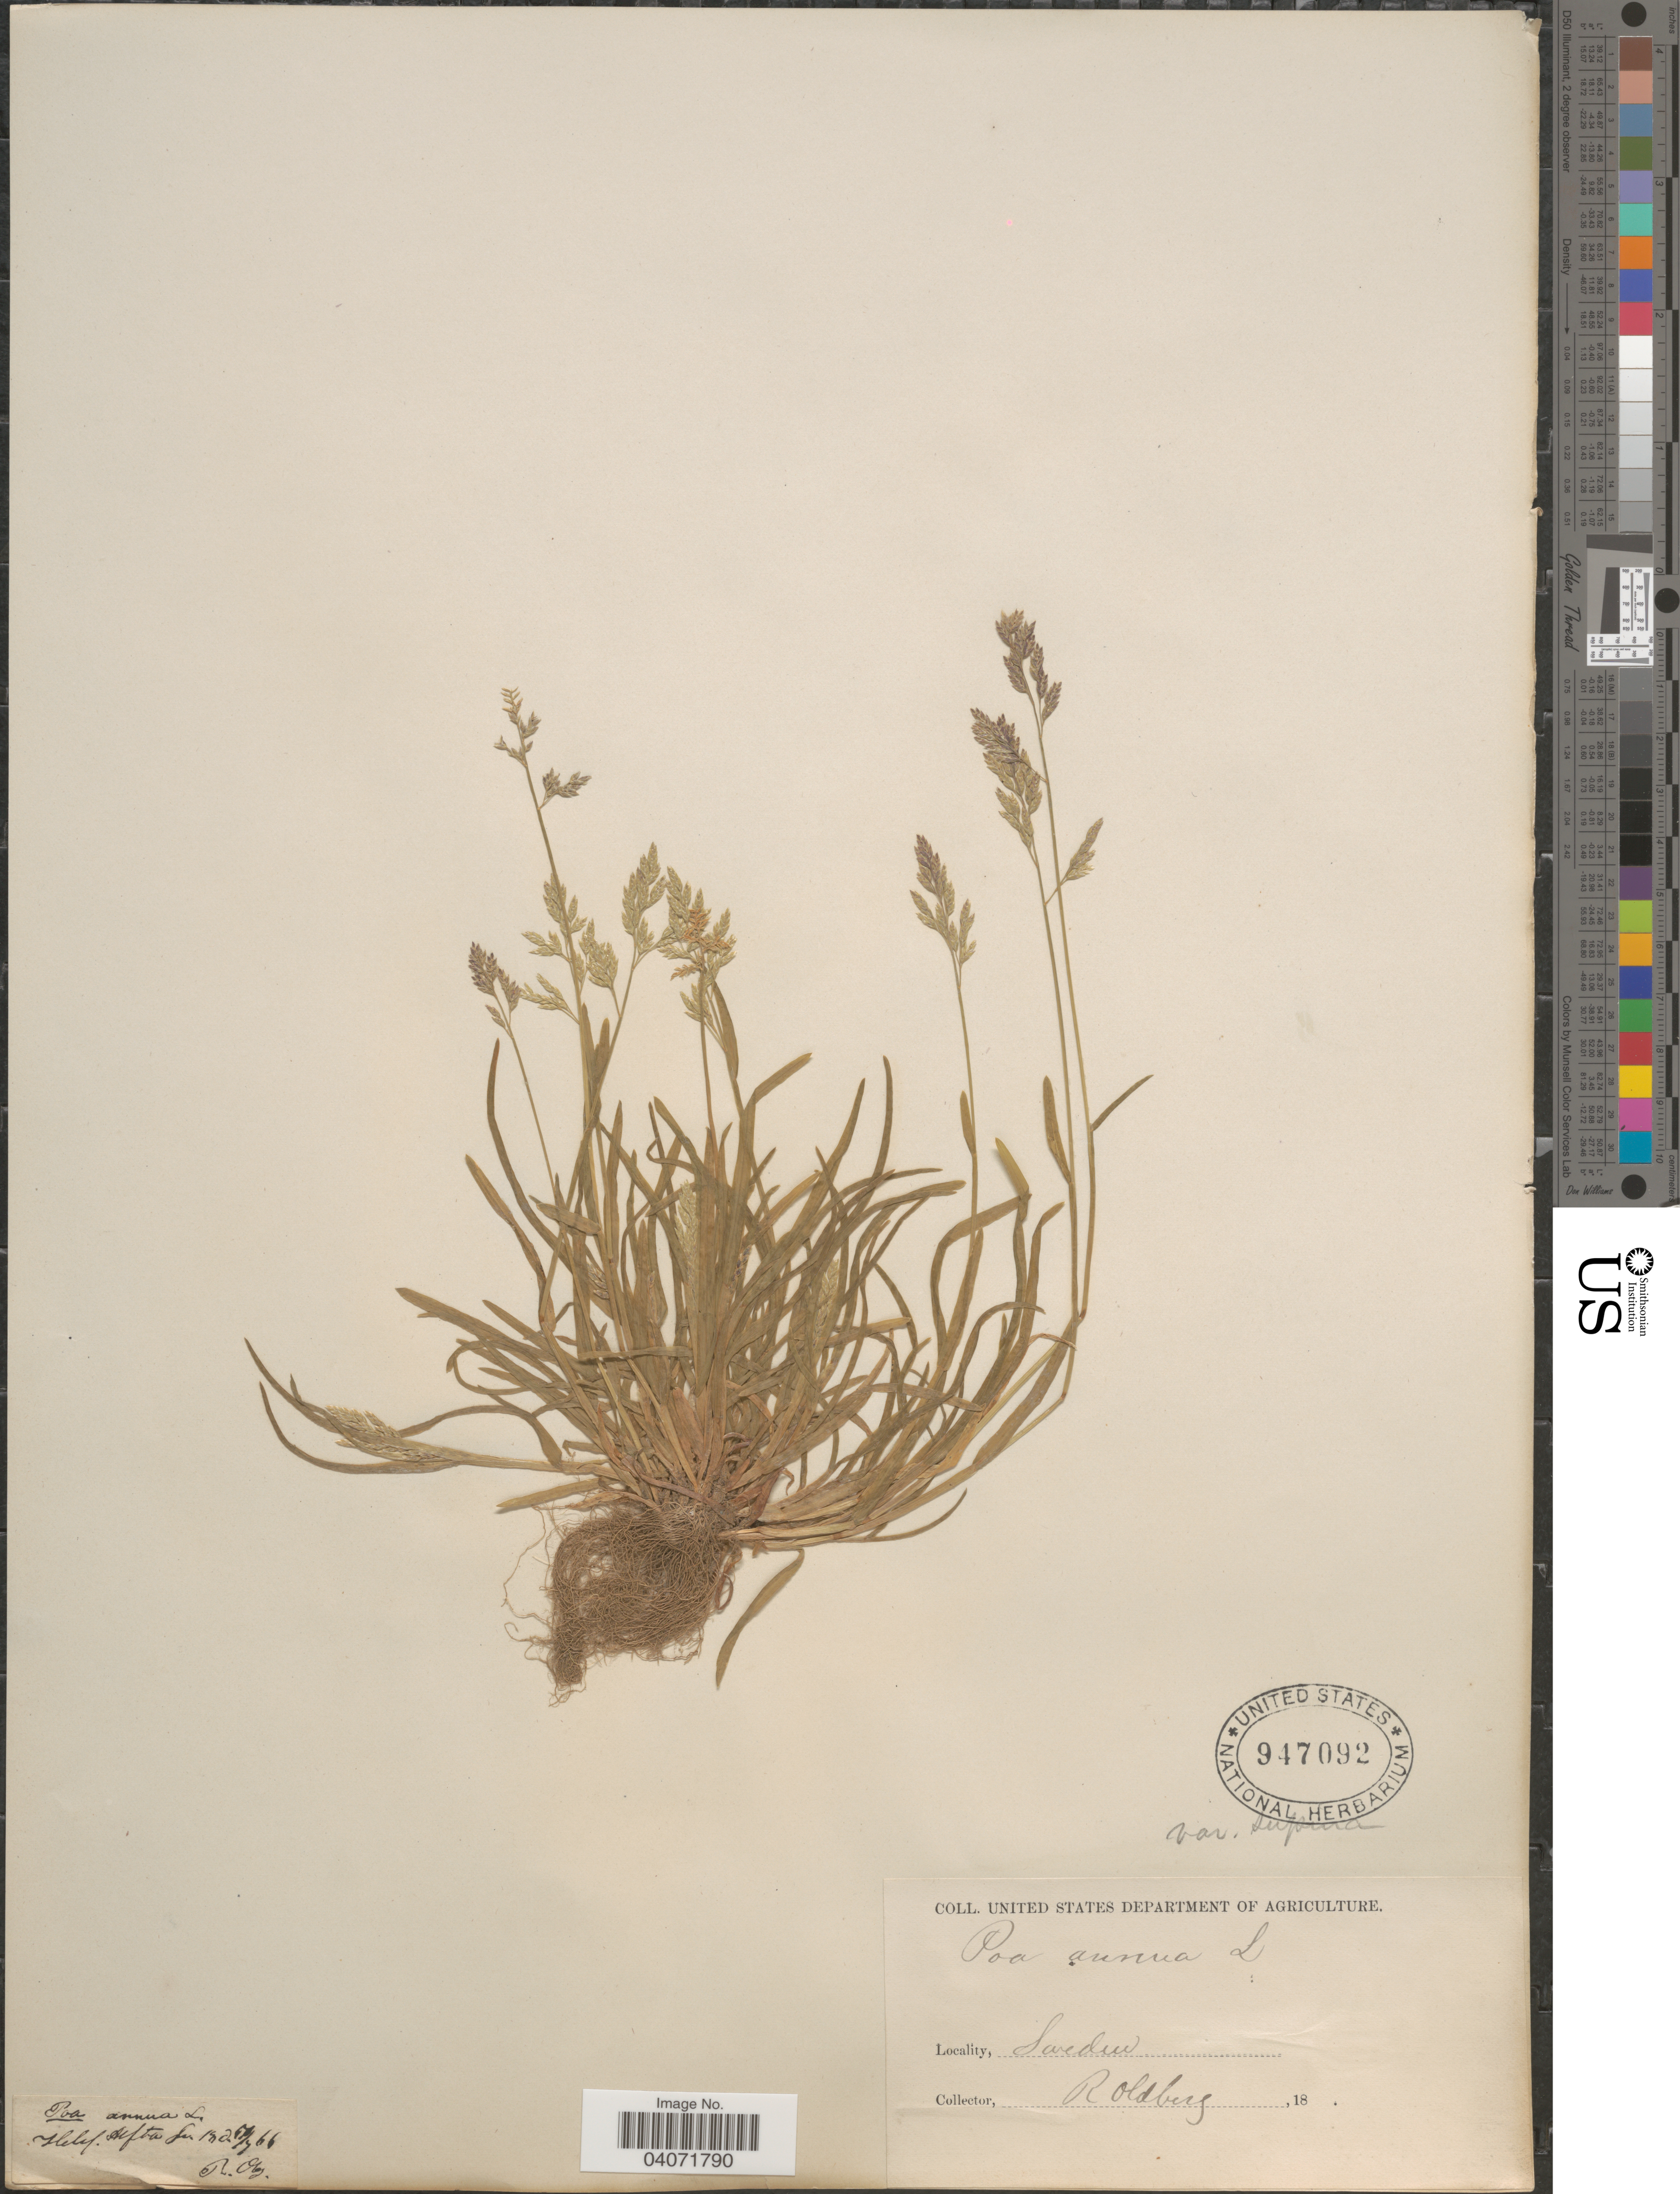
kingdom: Plantae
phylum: Tracheophyta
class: Liliopsida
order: Poales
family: Poaceae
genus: Poa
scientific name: Poa annua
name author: L.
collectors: R. Oldberg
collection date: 1866-07-07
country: Sweden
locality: Helsf. Alfta.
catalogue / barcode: US 947092